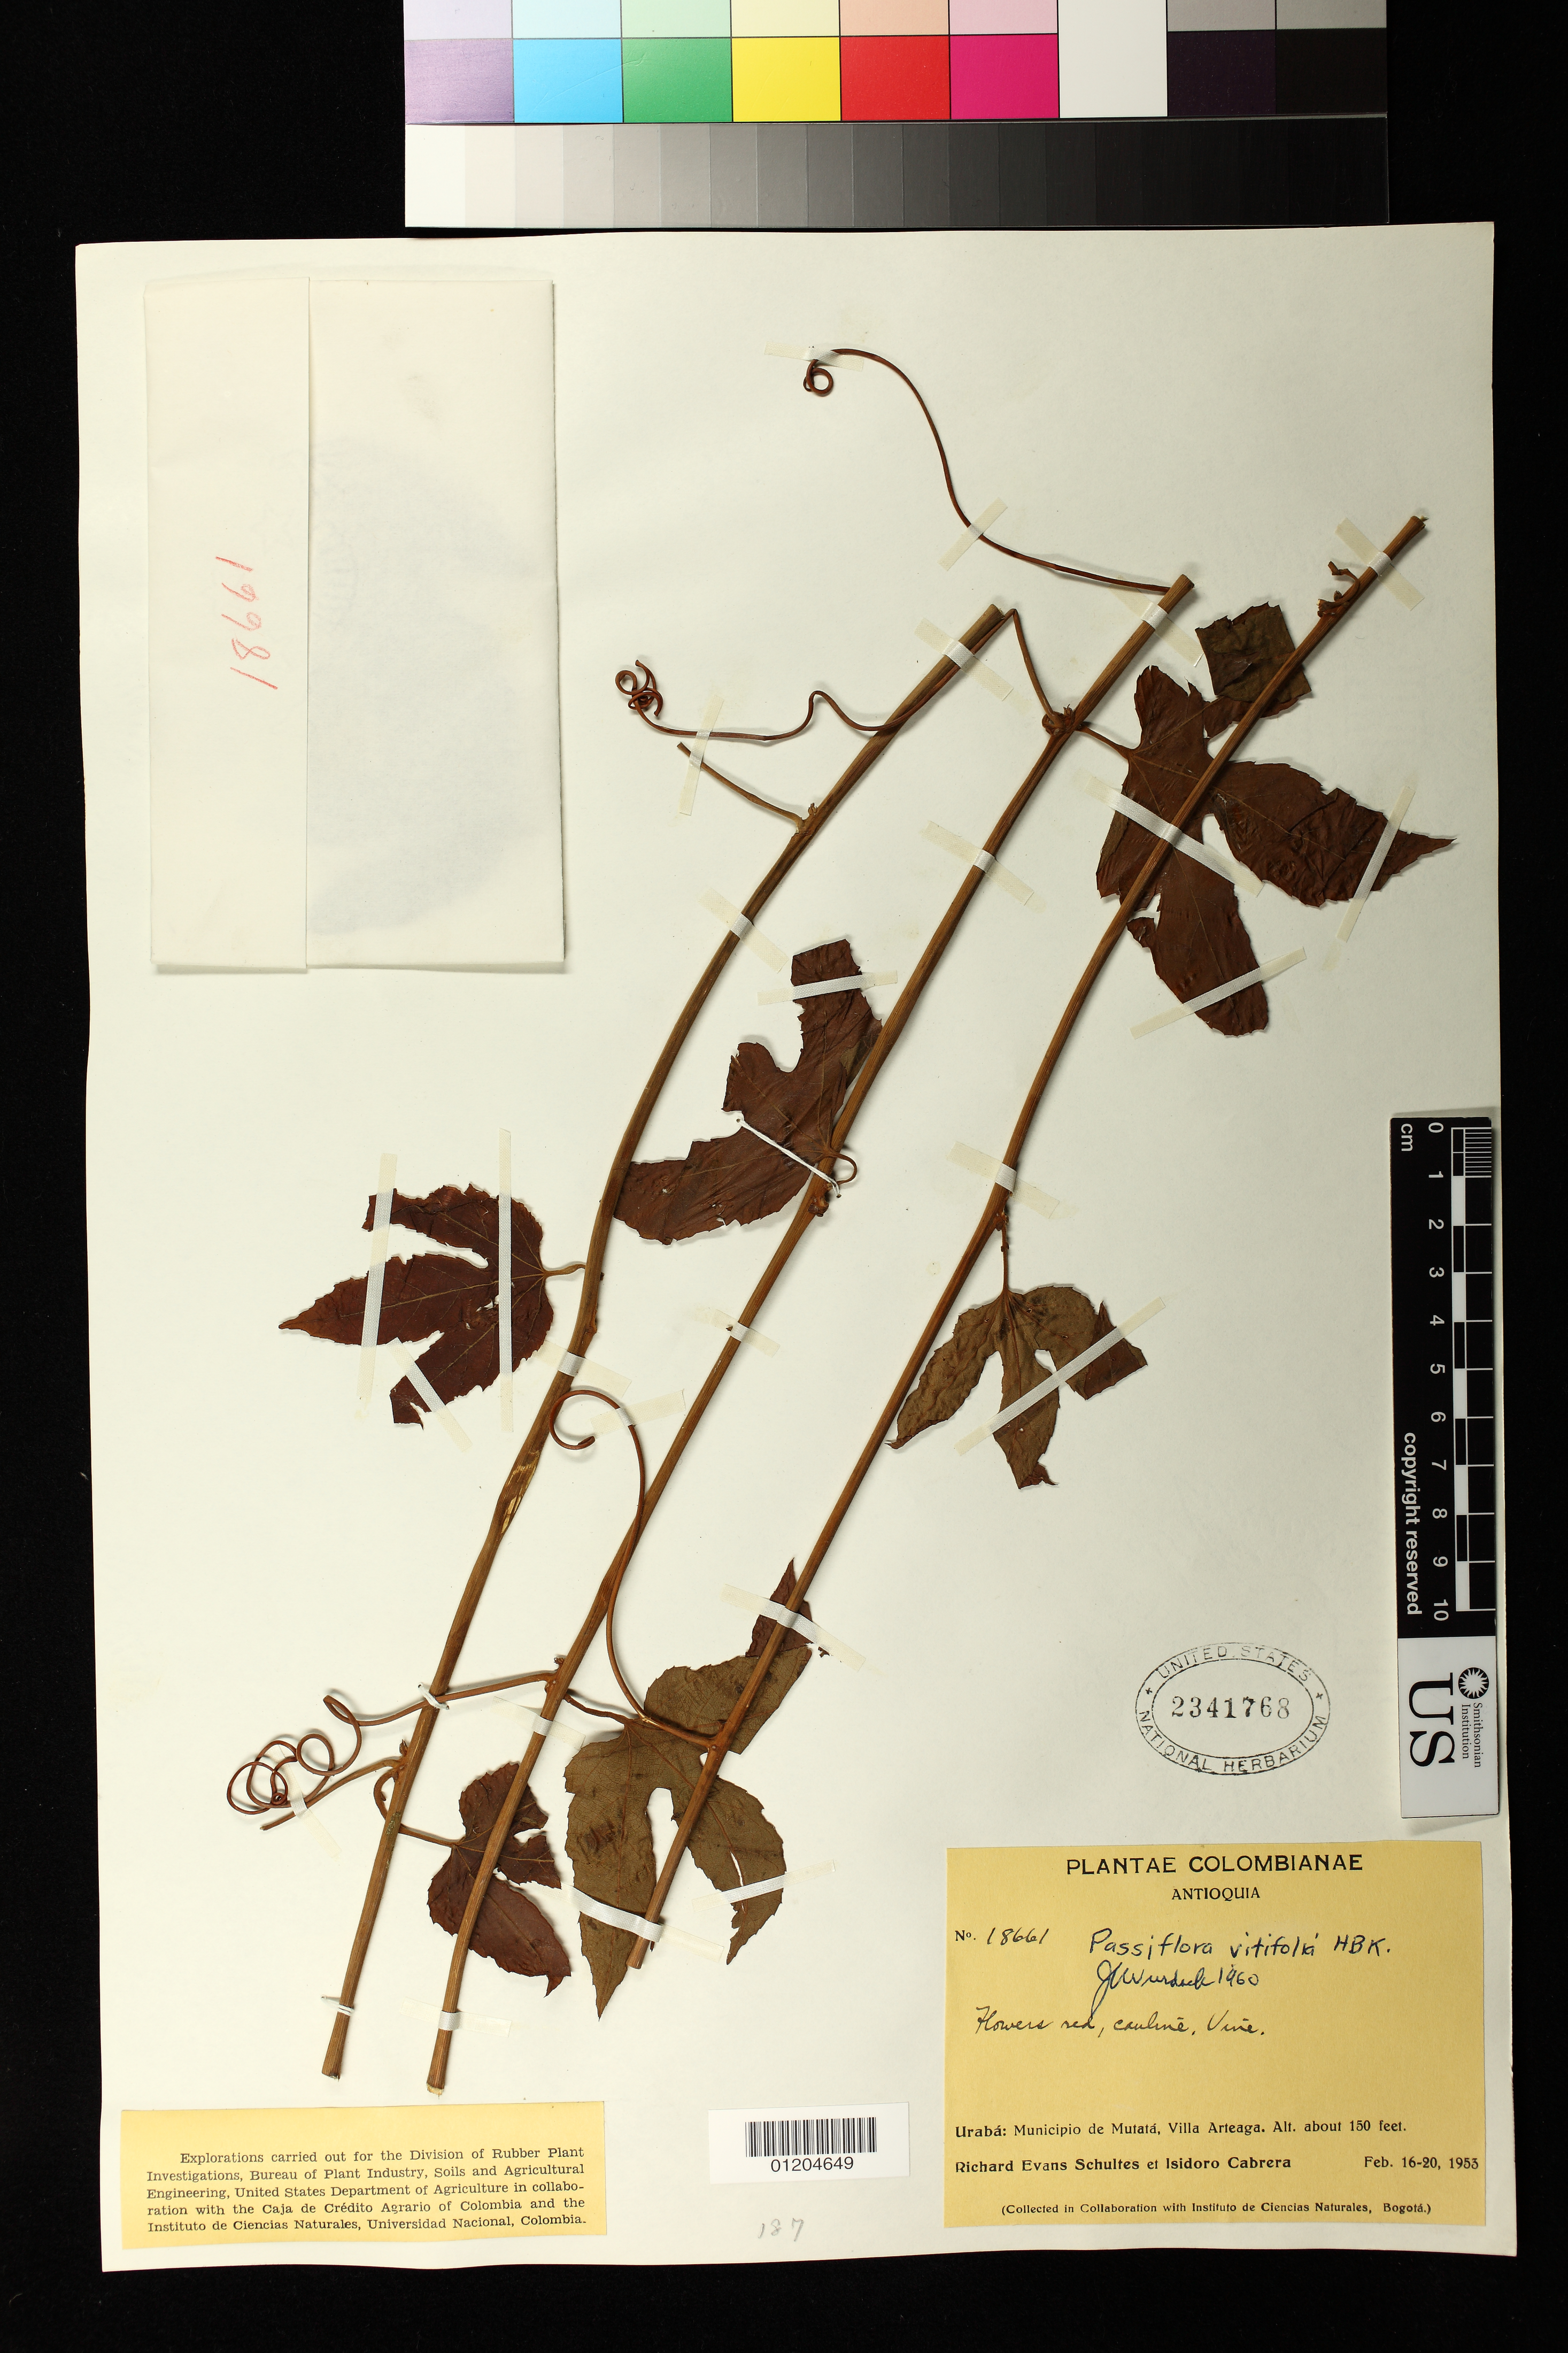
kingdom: Plantae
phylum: Tracheophyta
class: Magnoliopsida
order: Malpighiales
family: Passifloraceae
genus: Passiflora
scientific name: Passiflora vitifolia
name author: Kunth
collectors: R. E. Schultes & I. Cabrera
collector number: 18661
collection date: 1953-02-16/1953-02-20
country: Colombia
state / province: Antioquia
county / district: Mutata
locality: Villa Arteaga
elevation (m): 46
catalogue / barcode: US 2341768